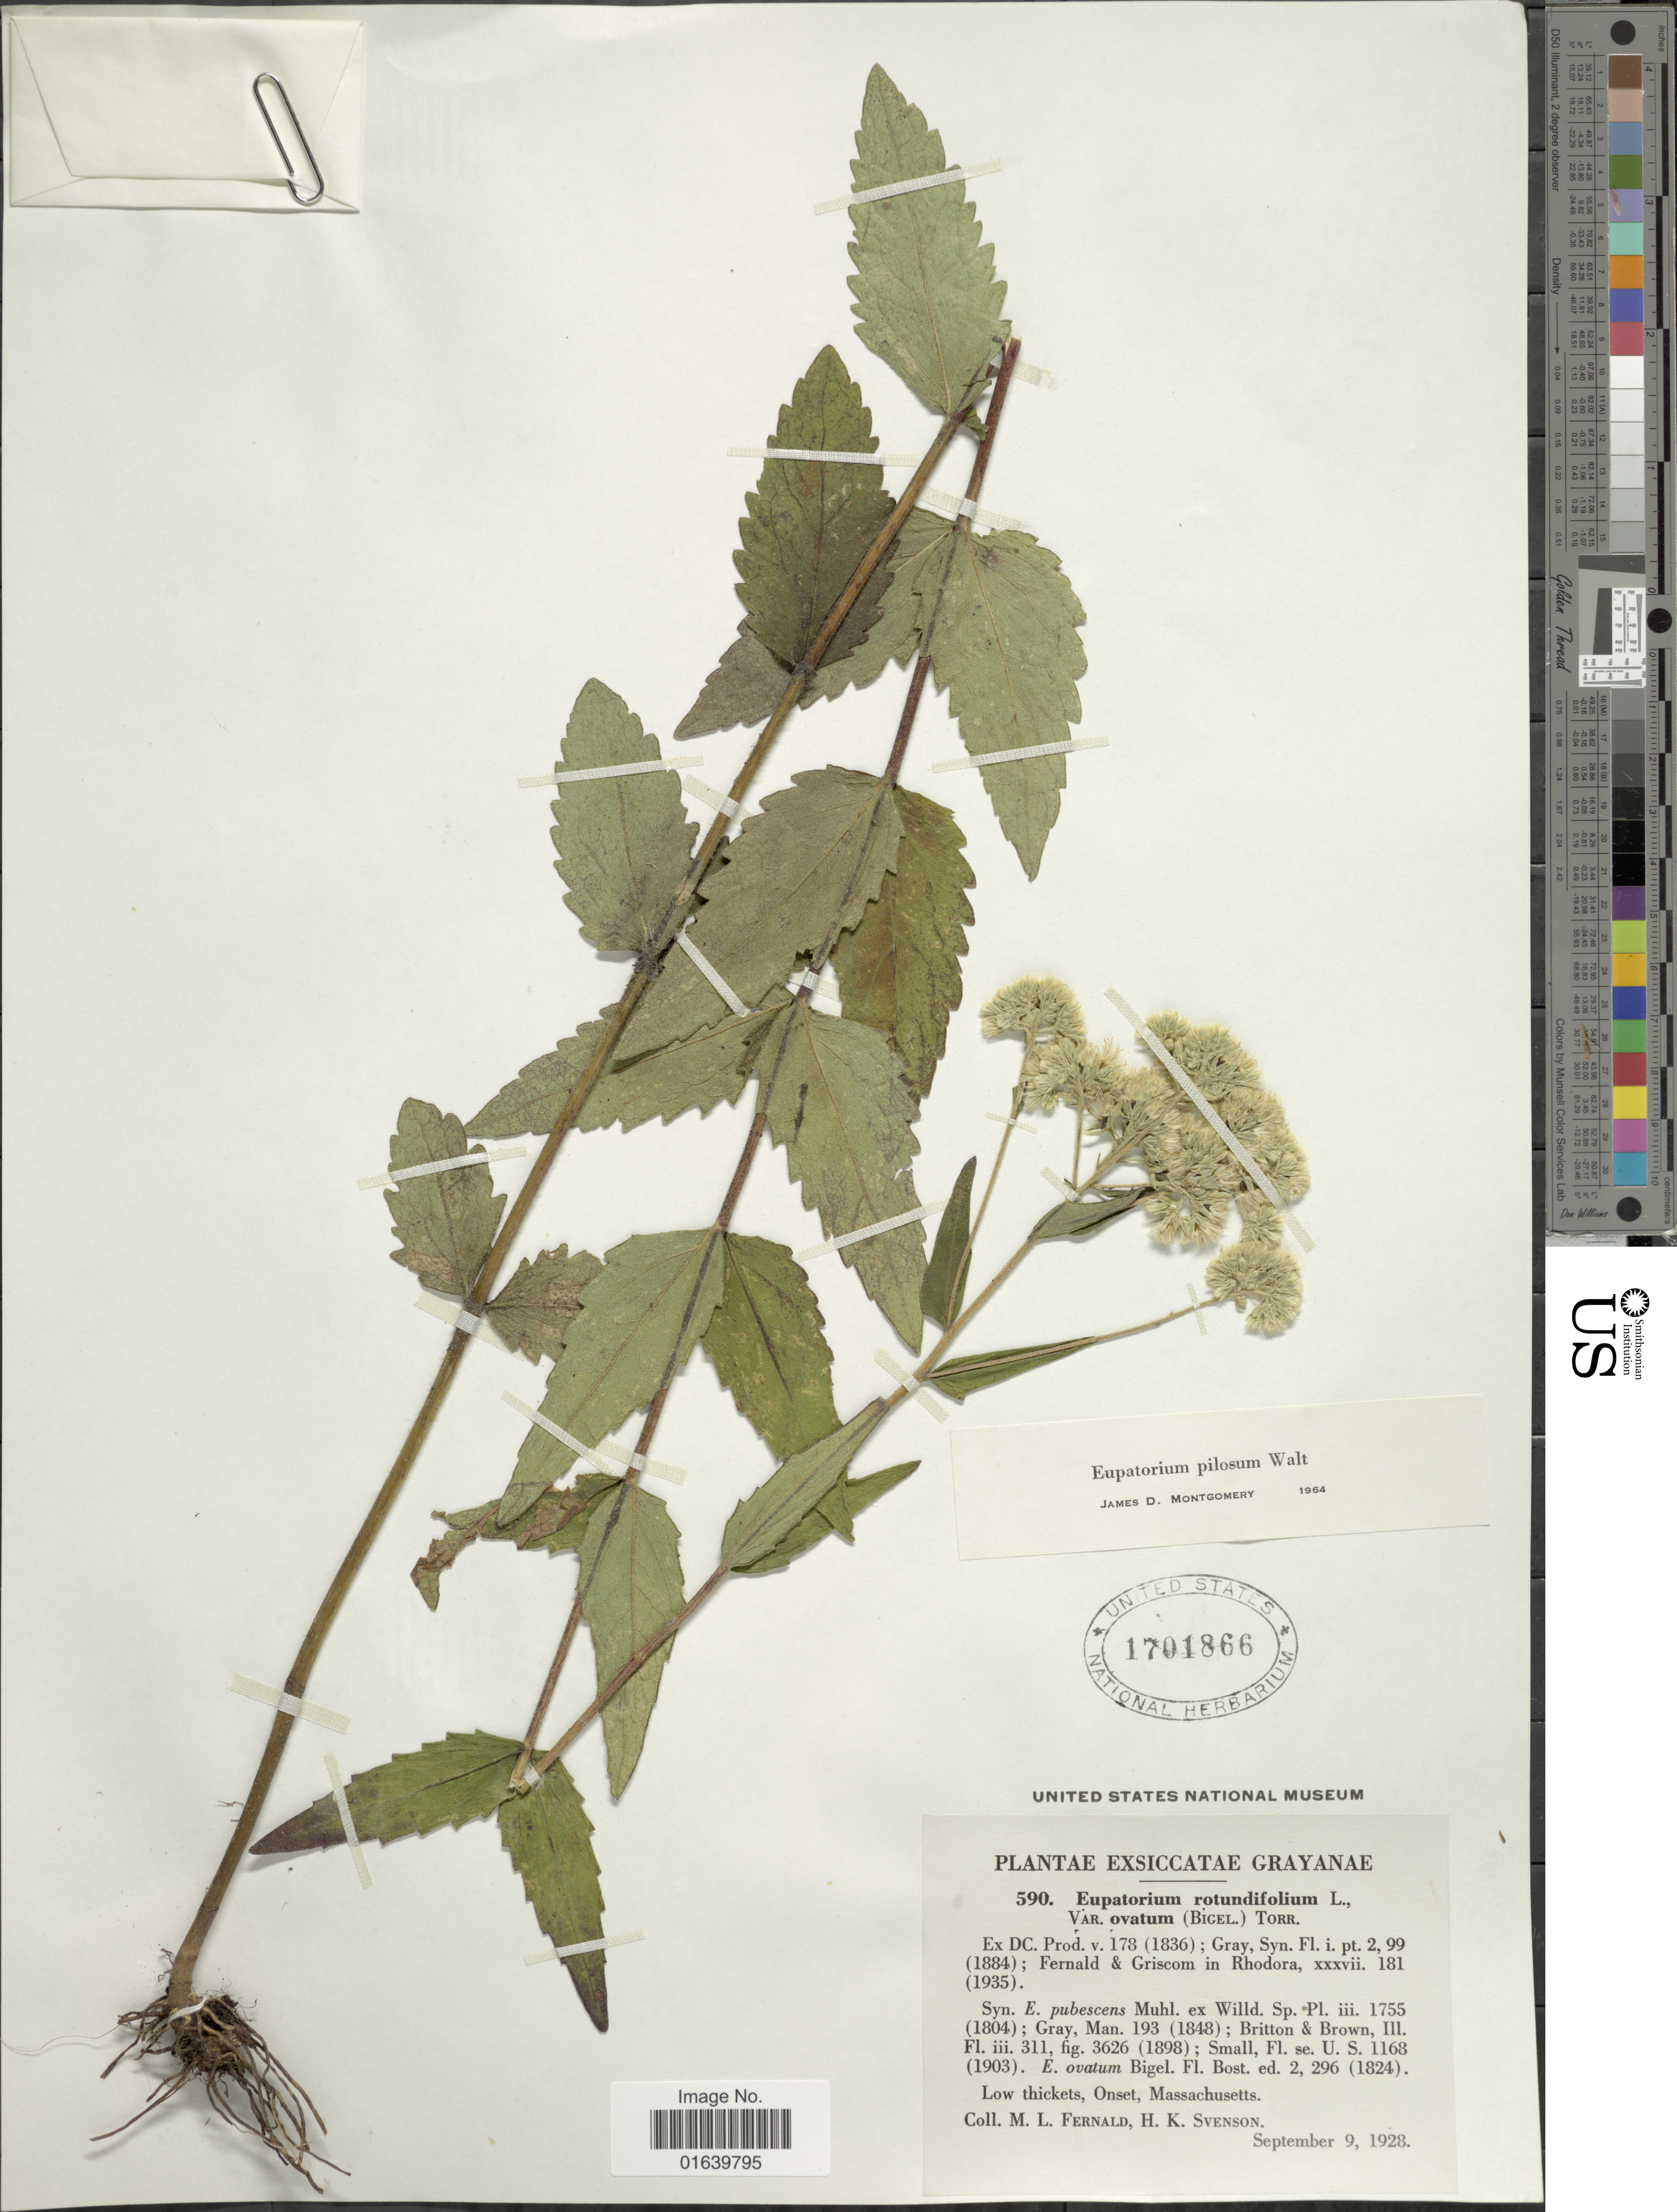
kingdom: Plantae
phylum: Tracheophyta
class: Magnoliopsida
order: Asterales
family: Asteraceae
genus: Eupatorium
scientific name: Eupatorium pilosum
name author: Walter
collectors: M. L. Fernald & H. K. Svenson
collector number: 590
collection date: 1928-09-09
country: United States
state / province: Massachusetts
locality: Low Thickets, Onset, Grayanae.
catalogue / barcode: US 1701866